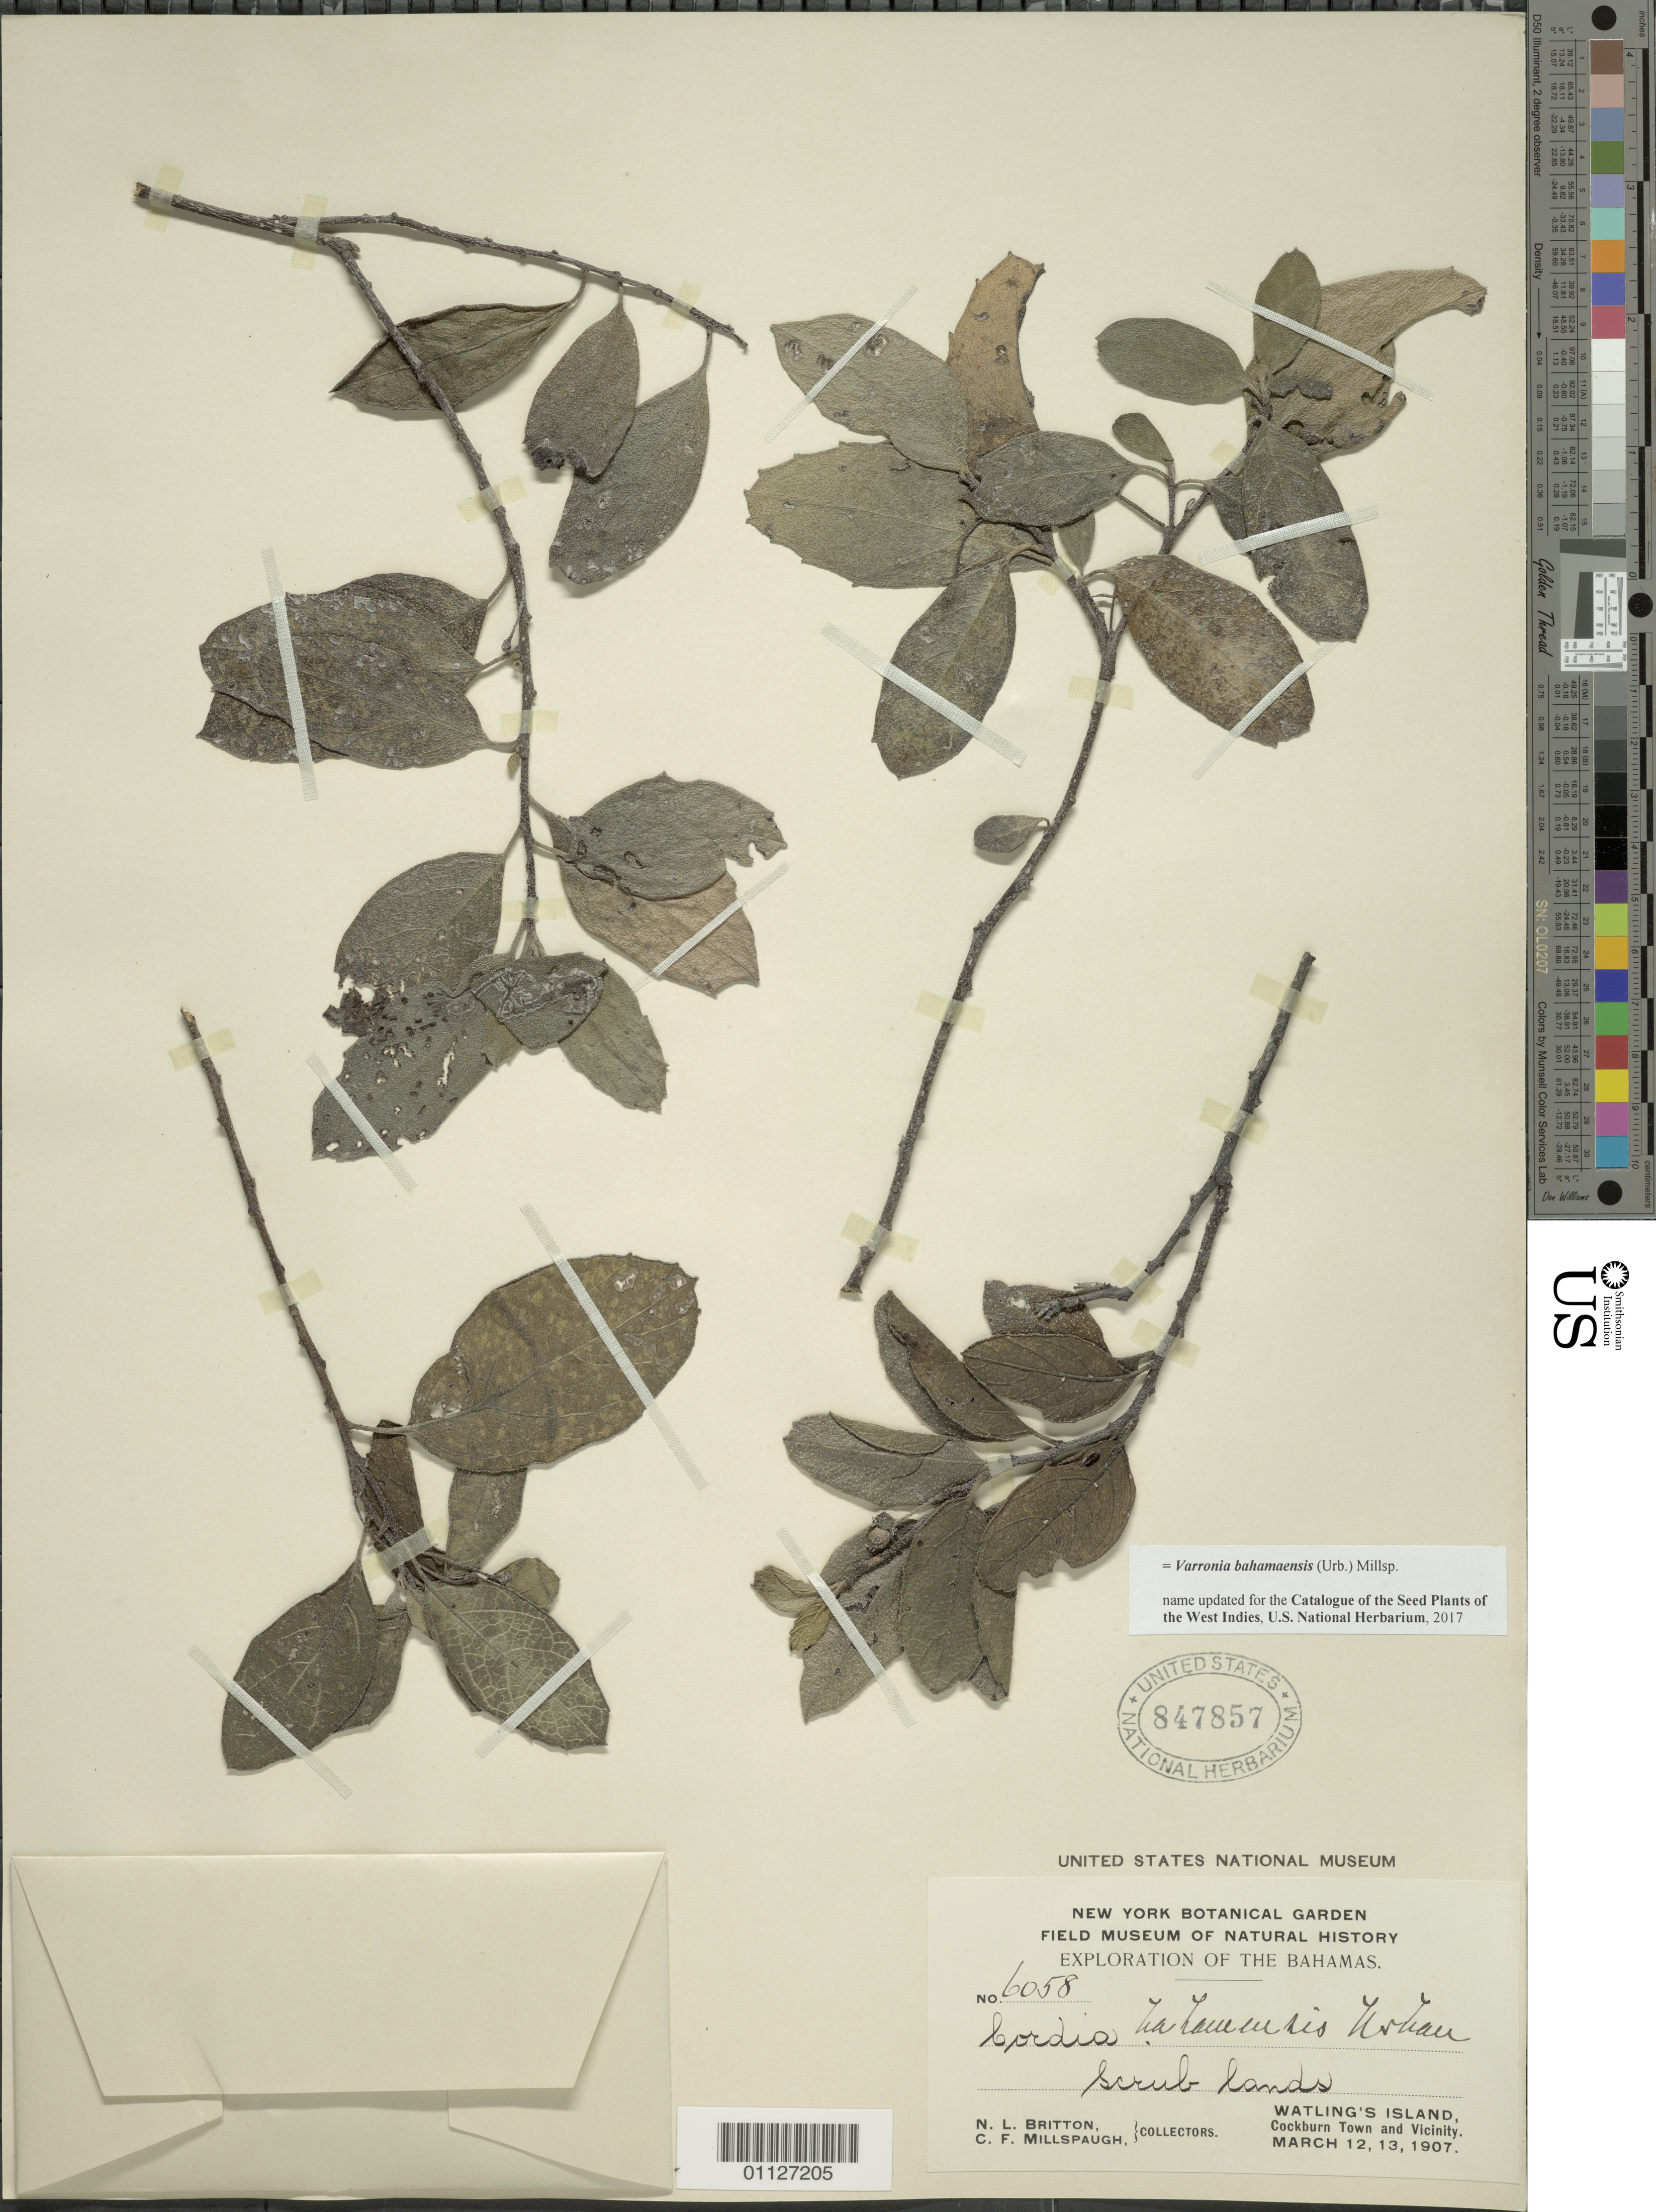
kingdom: Plantae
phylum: Tracheophyta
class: Magnoliopsida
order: Boraginales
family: Cordiaceae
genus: Varronia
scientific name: Varronia bahamensis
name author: (Urb.) Millsp.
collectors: N. Britton & C. F. Millspaugh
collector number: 6058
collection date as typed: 12 Mar 1907 and 13 Mar 1907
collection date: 1907-03-12,1907-03-13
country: Bahamas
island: San Salvador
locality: Cockburn Town and vicinity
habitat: Scrub lands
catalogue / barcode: US 847857